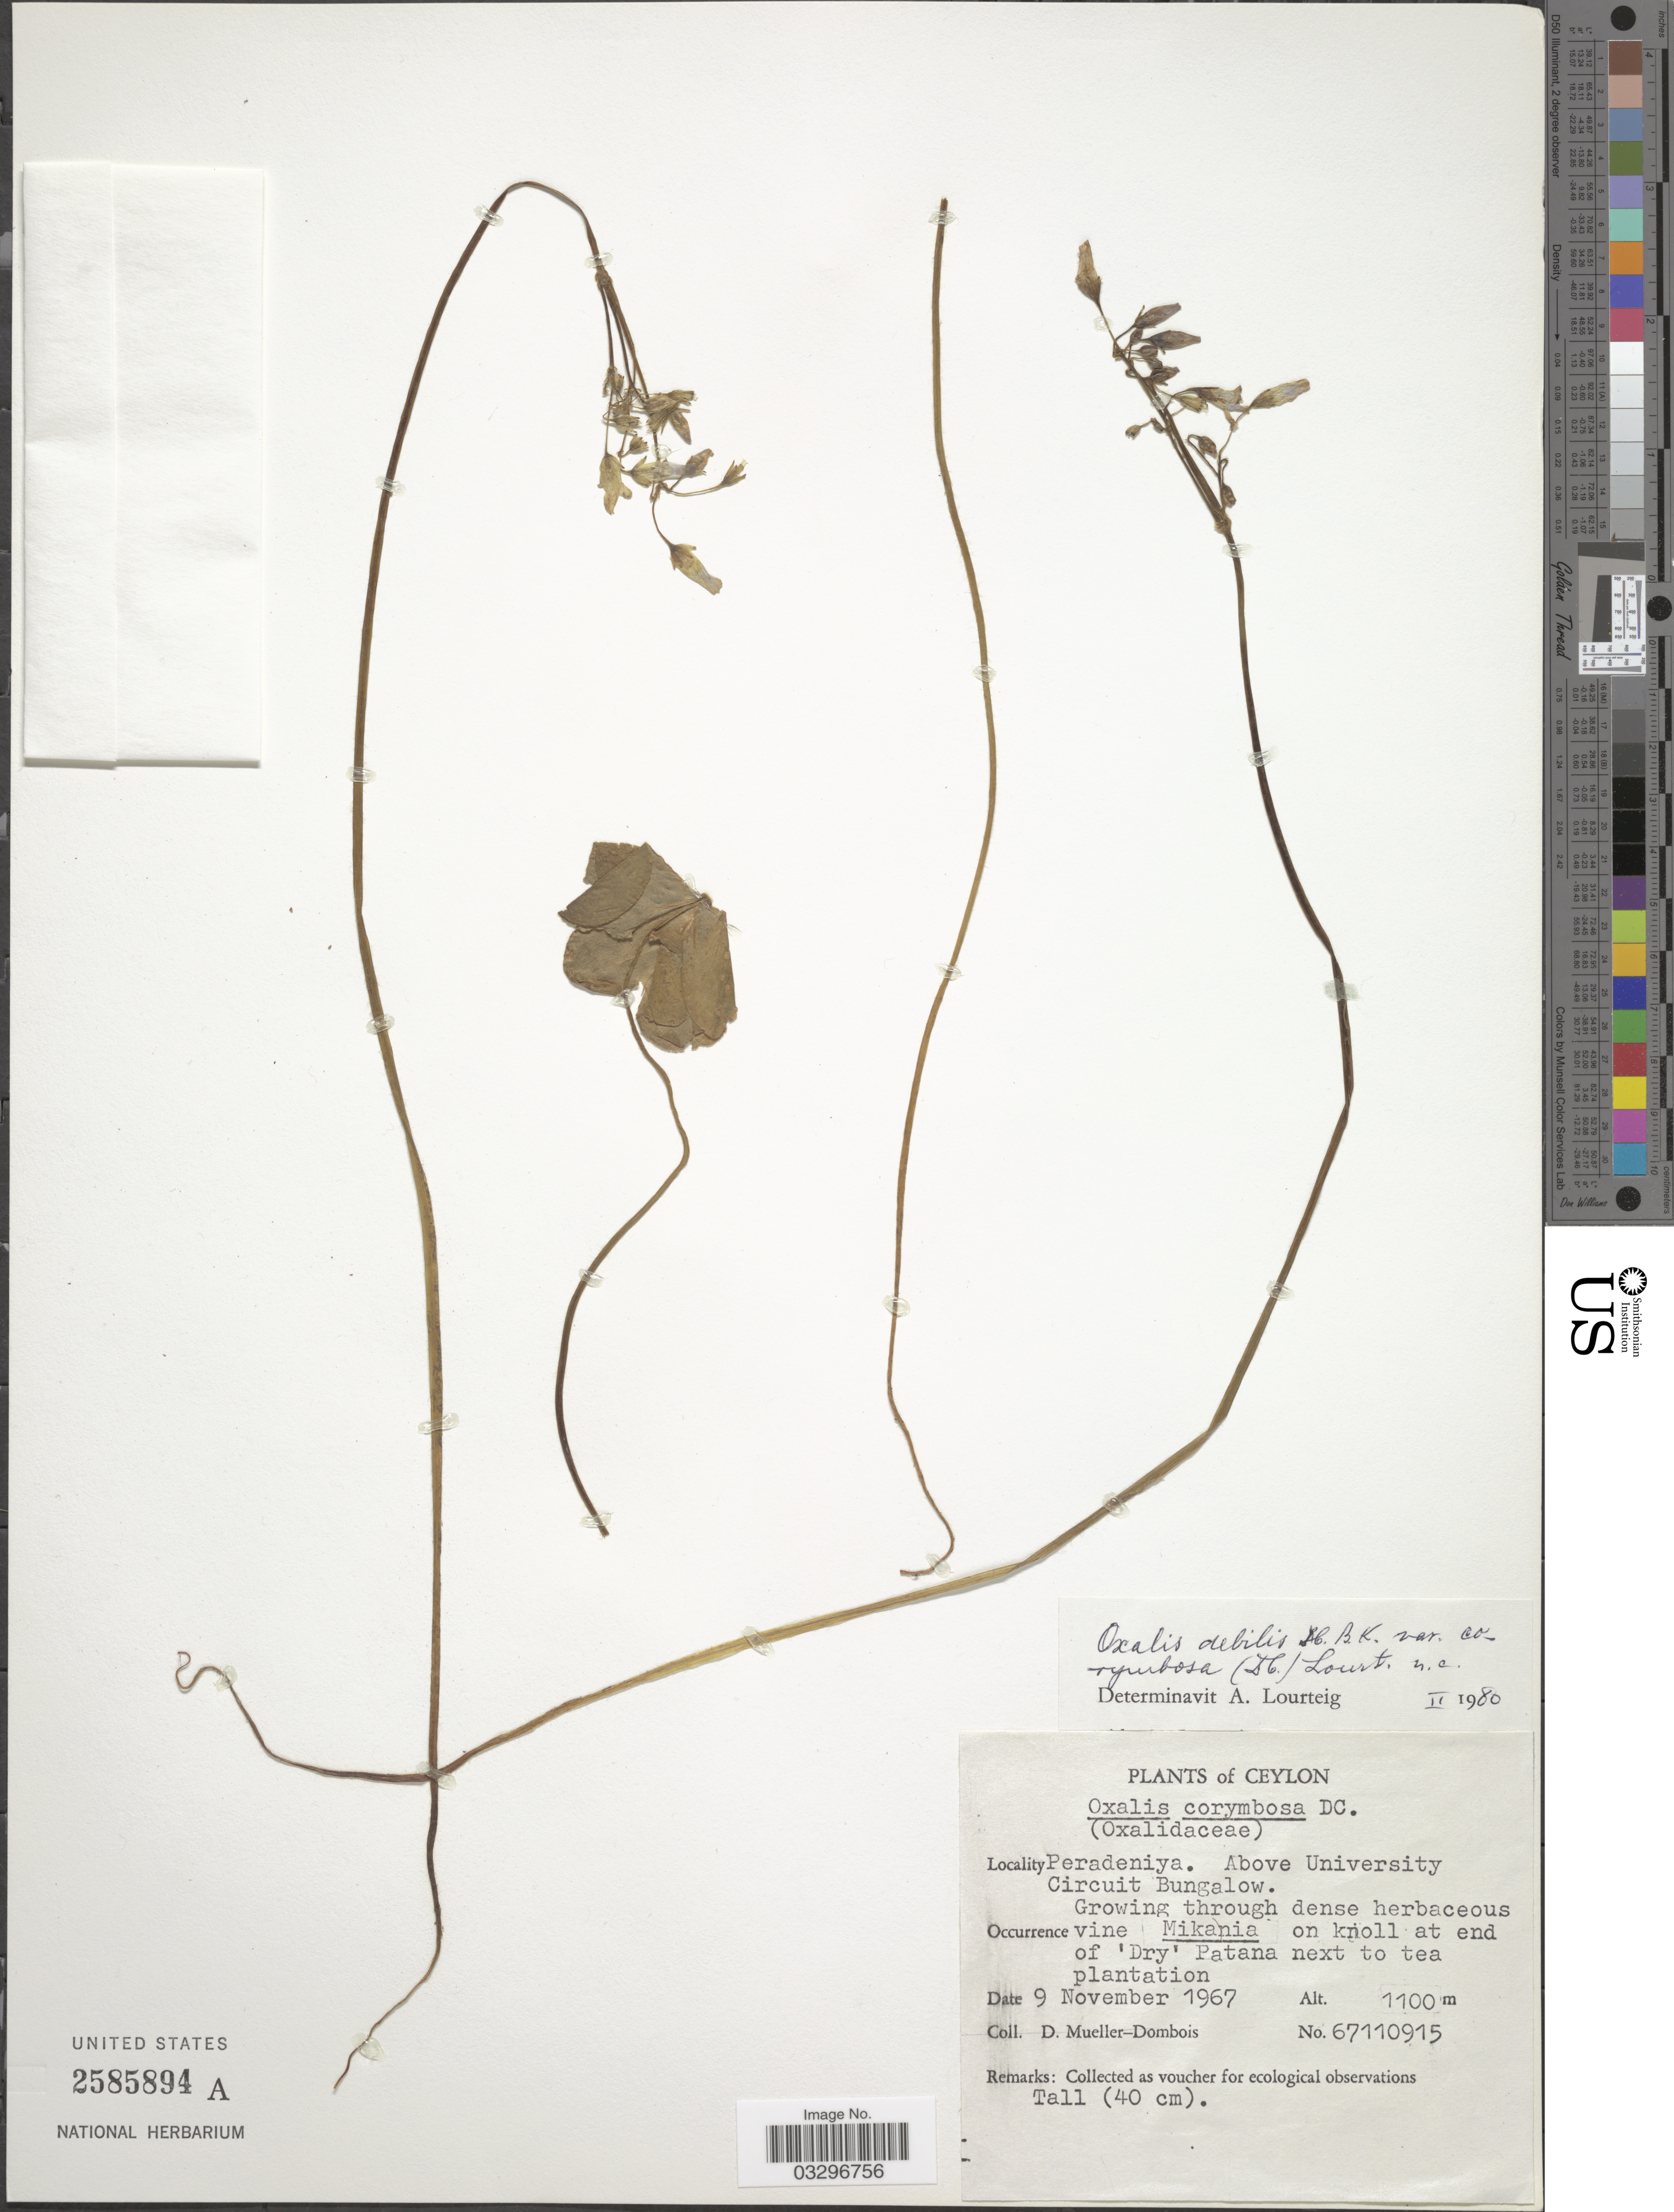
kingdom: Plantae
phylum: Tracheophyta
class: Magnoliopsida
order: Oxalidales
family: Oxalidaceae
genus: Oxalis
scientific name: Oxalis debilis var. corymbosa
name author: (DC.) Lourteig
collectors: D. Mueller-Dombois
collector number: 67110915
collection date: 1967-11-09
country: Sri Lanka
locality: Ceylon, Peradeniya. Above University Circuit Bungalow.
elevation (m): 1100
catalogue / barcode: US 2585894A